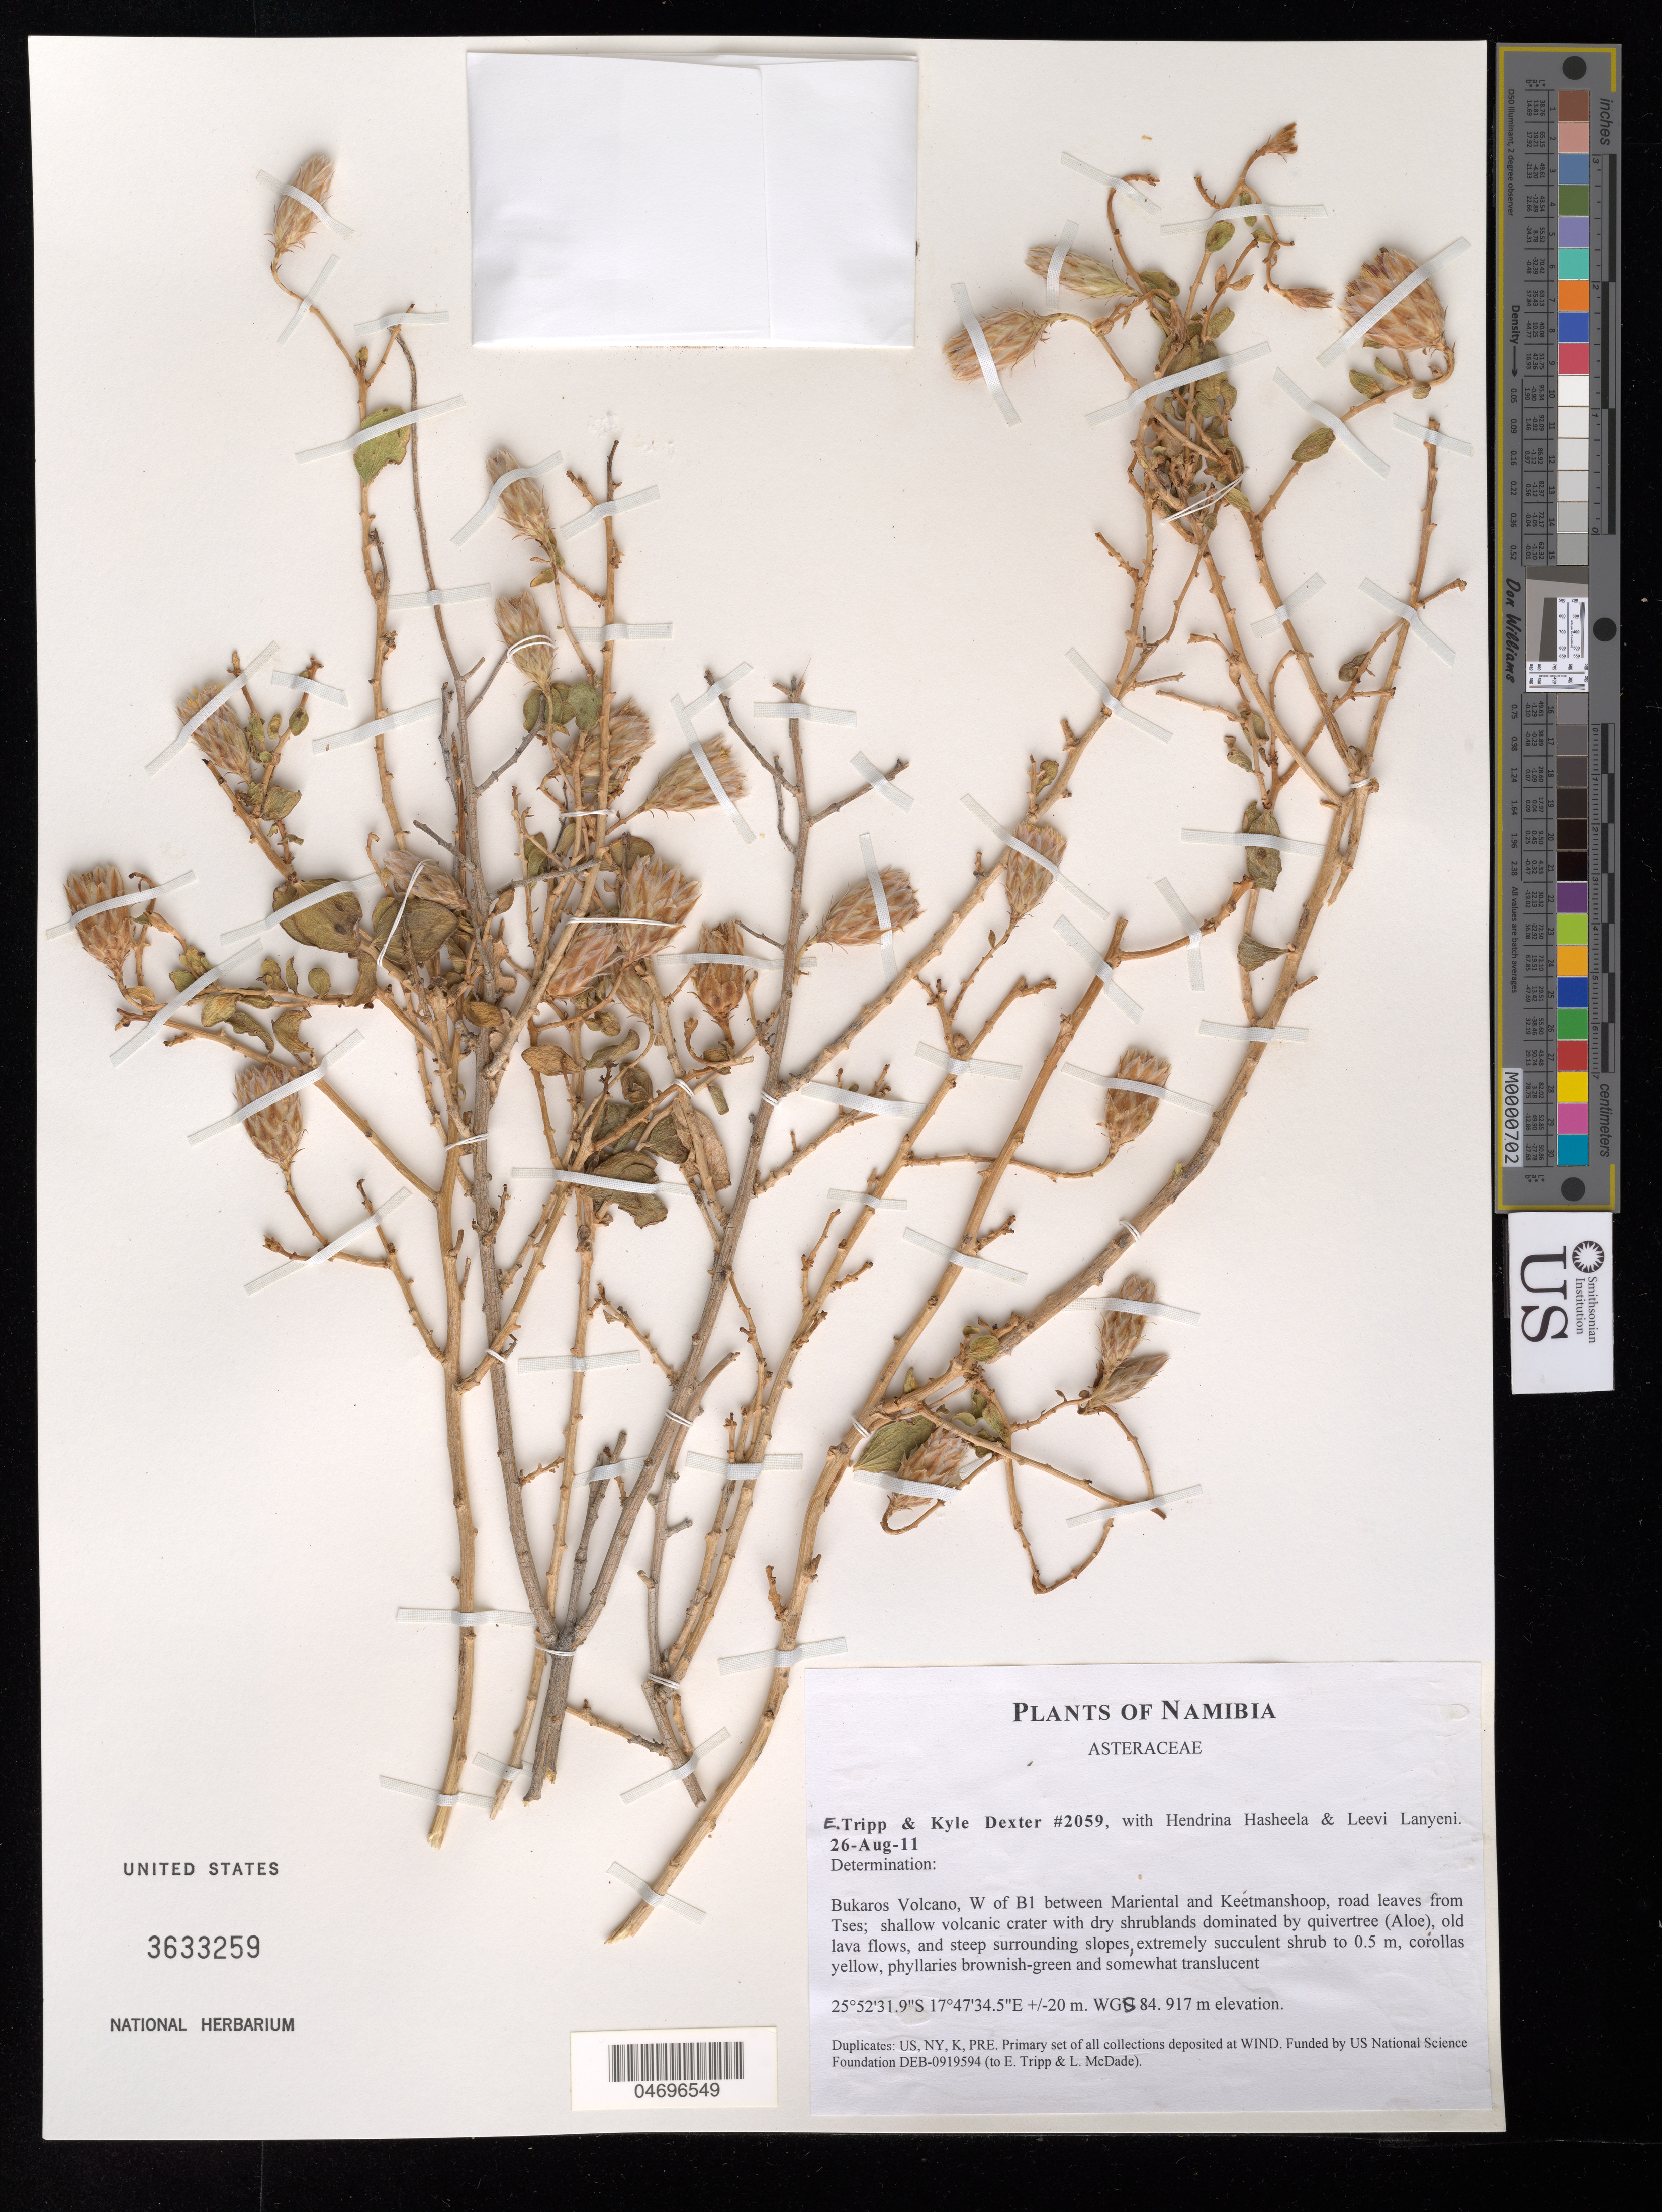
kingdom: Plantae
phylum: Tracheophyta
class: Magnoliopsida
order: Asterales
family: Asteraceae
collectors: E. Tripp, K. Dexter, H. Hasheela & L. Lanyeni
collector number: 2059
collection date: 2011-08-26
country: Namibia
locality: Bukaros Volcano, W of B1 between Mariental and Keetmanshoop, road leaves from Tses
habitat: Shallow volcanic crater with dry shrublands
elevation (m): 917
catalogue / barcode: US 3633259